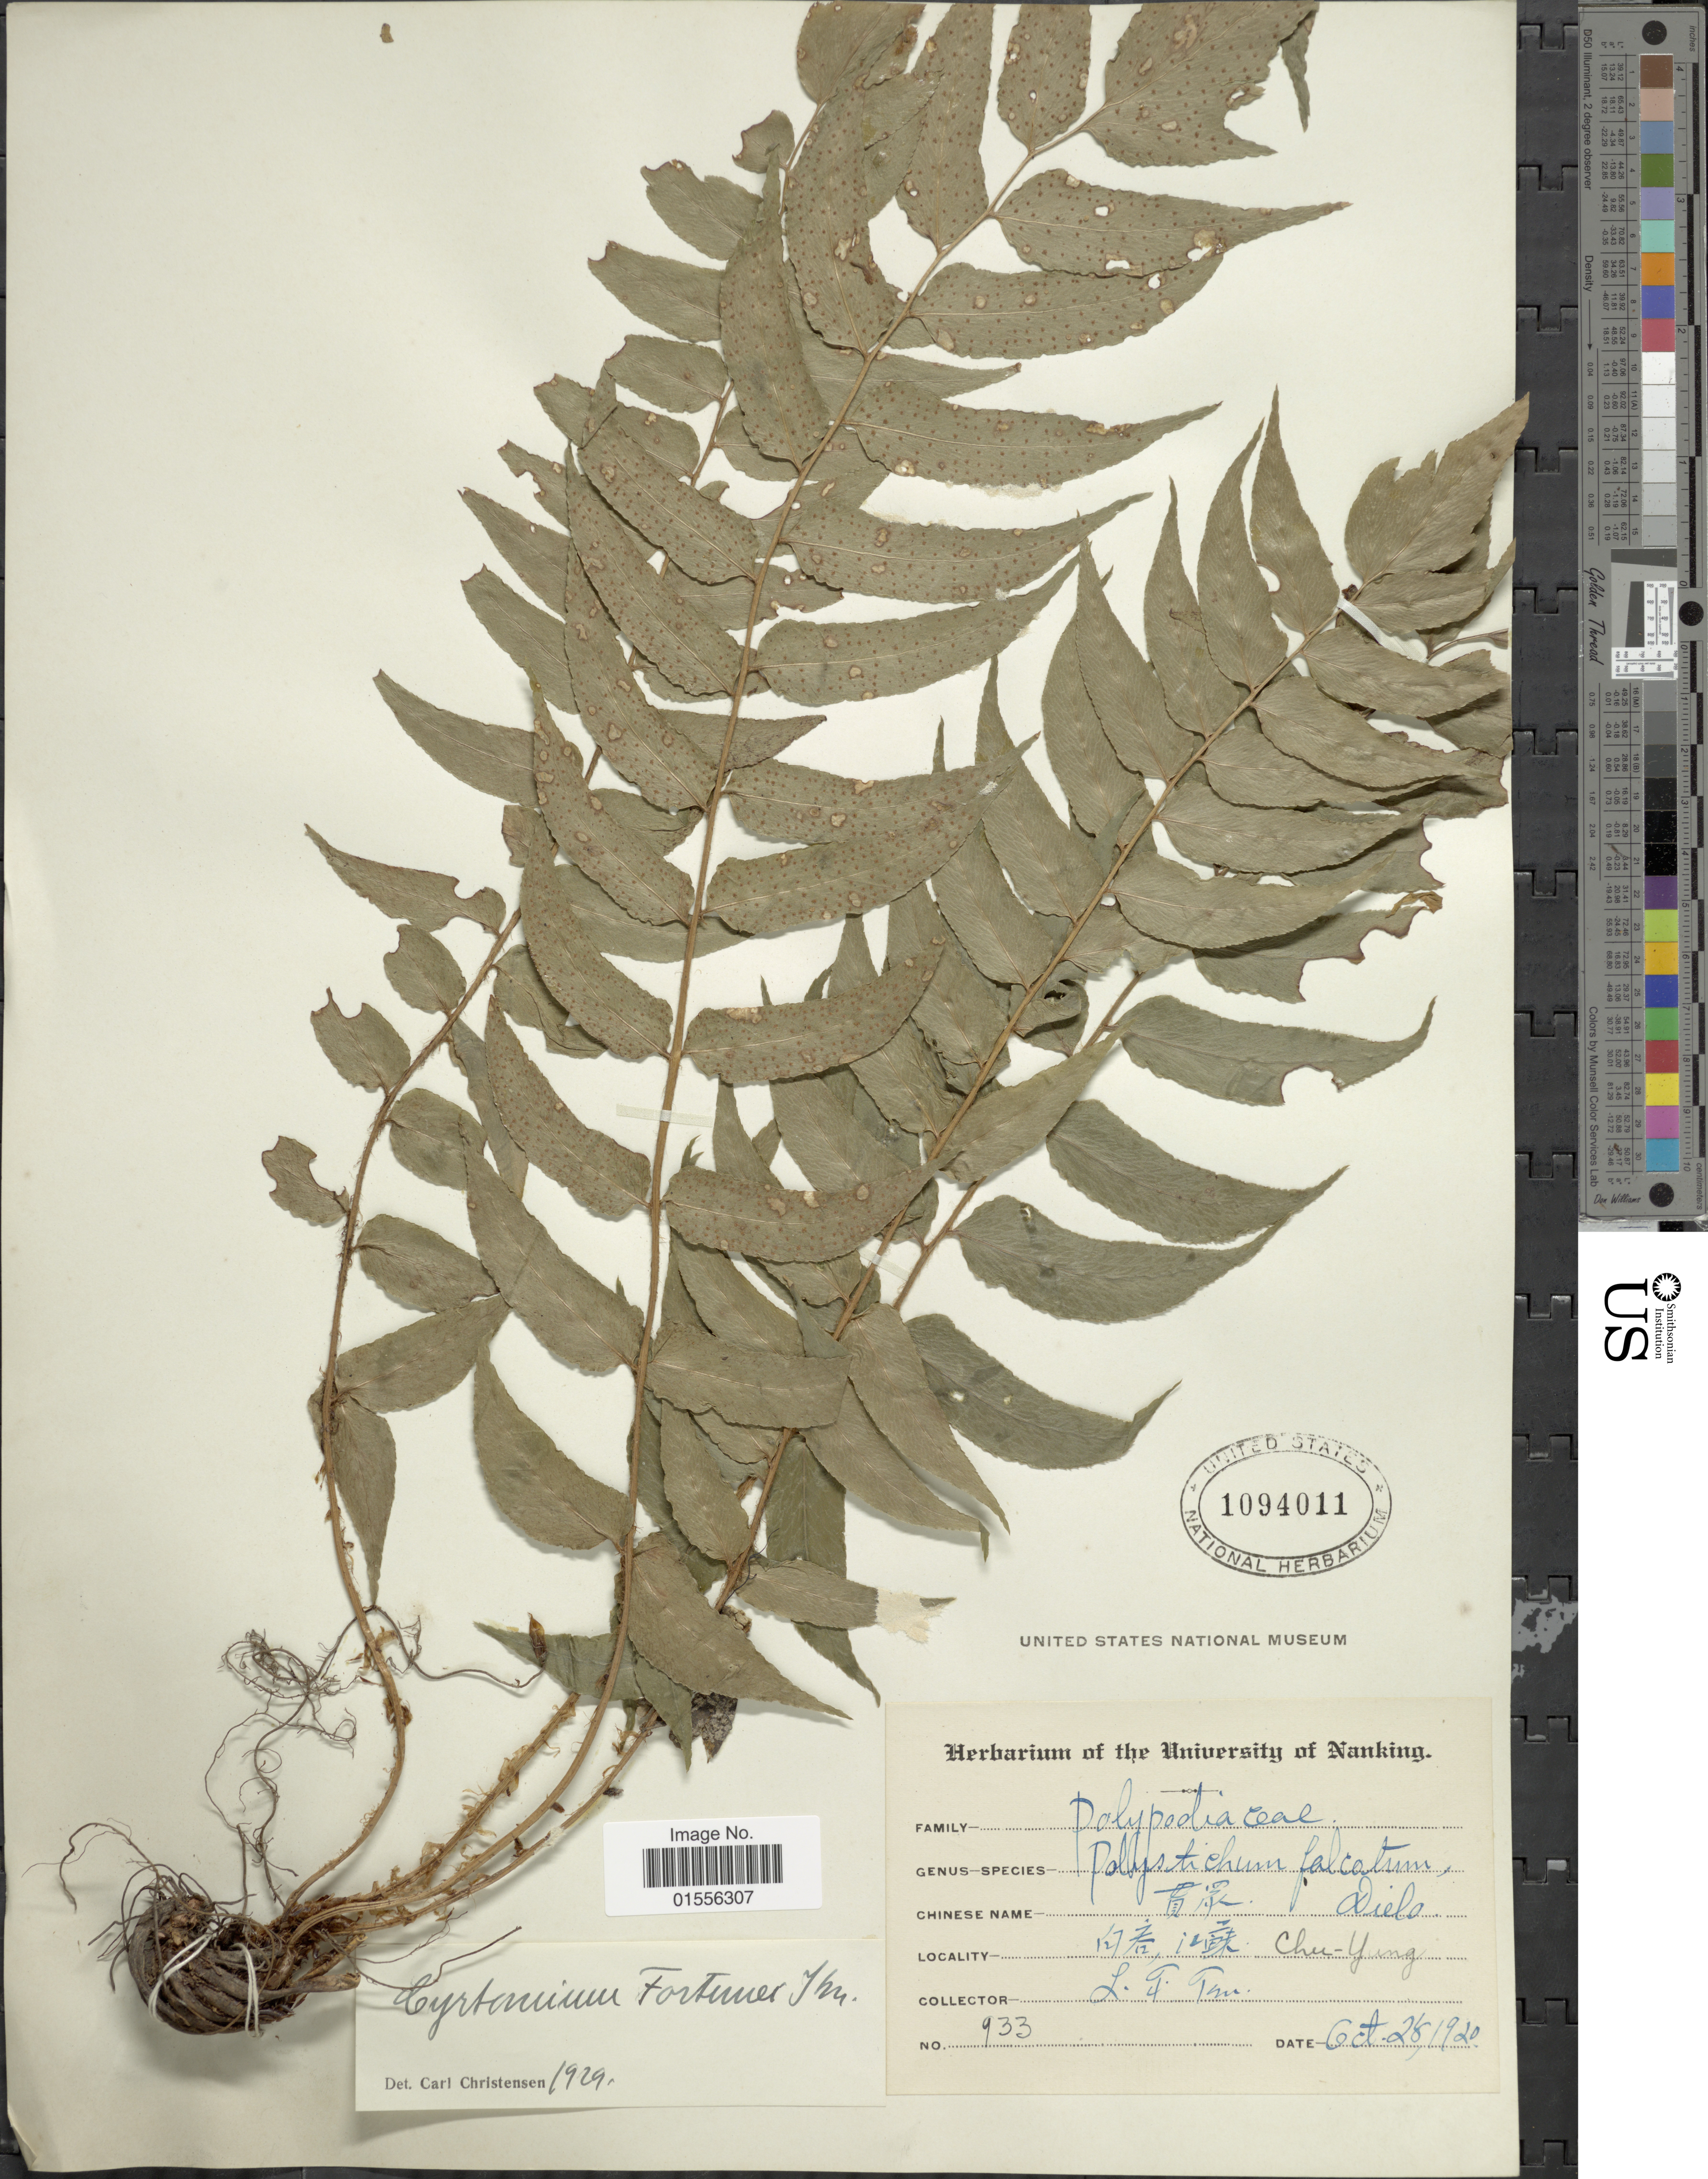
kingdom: Plantae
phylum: Tracheophyta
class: Polypodiopsida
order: Polypodiales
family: Dryopteridaceae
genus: Cyrtomium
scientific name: Cyrtomium fortunei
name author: J. Sm.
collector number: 933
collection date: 1920-10-28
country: China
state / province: Jiangsu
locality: Chu-Ying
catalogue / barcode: US 1094011